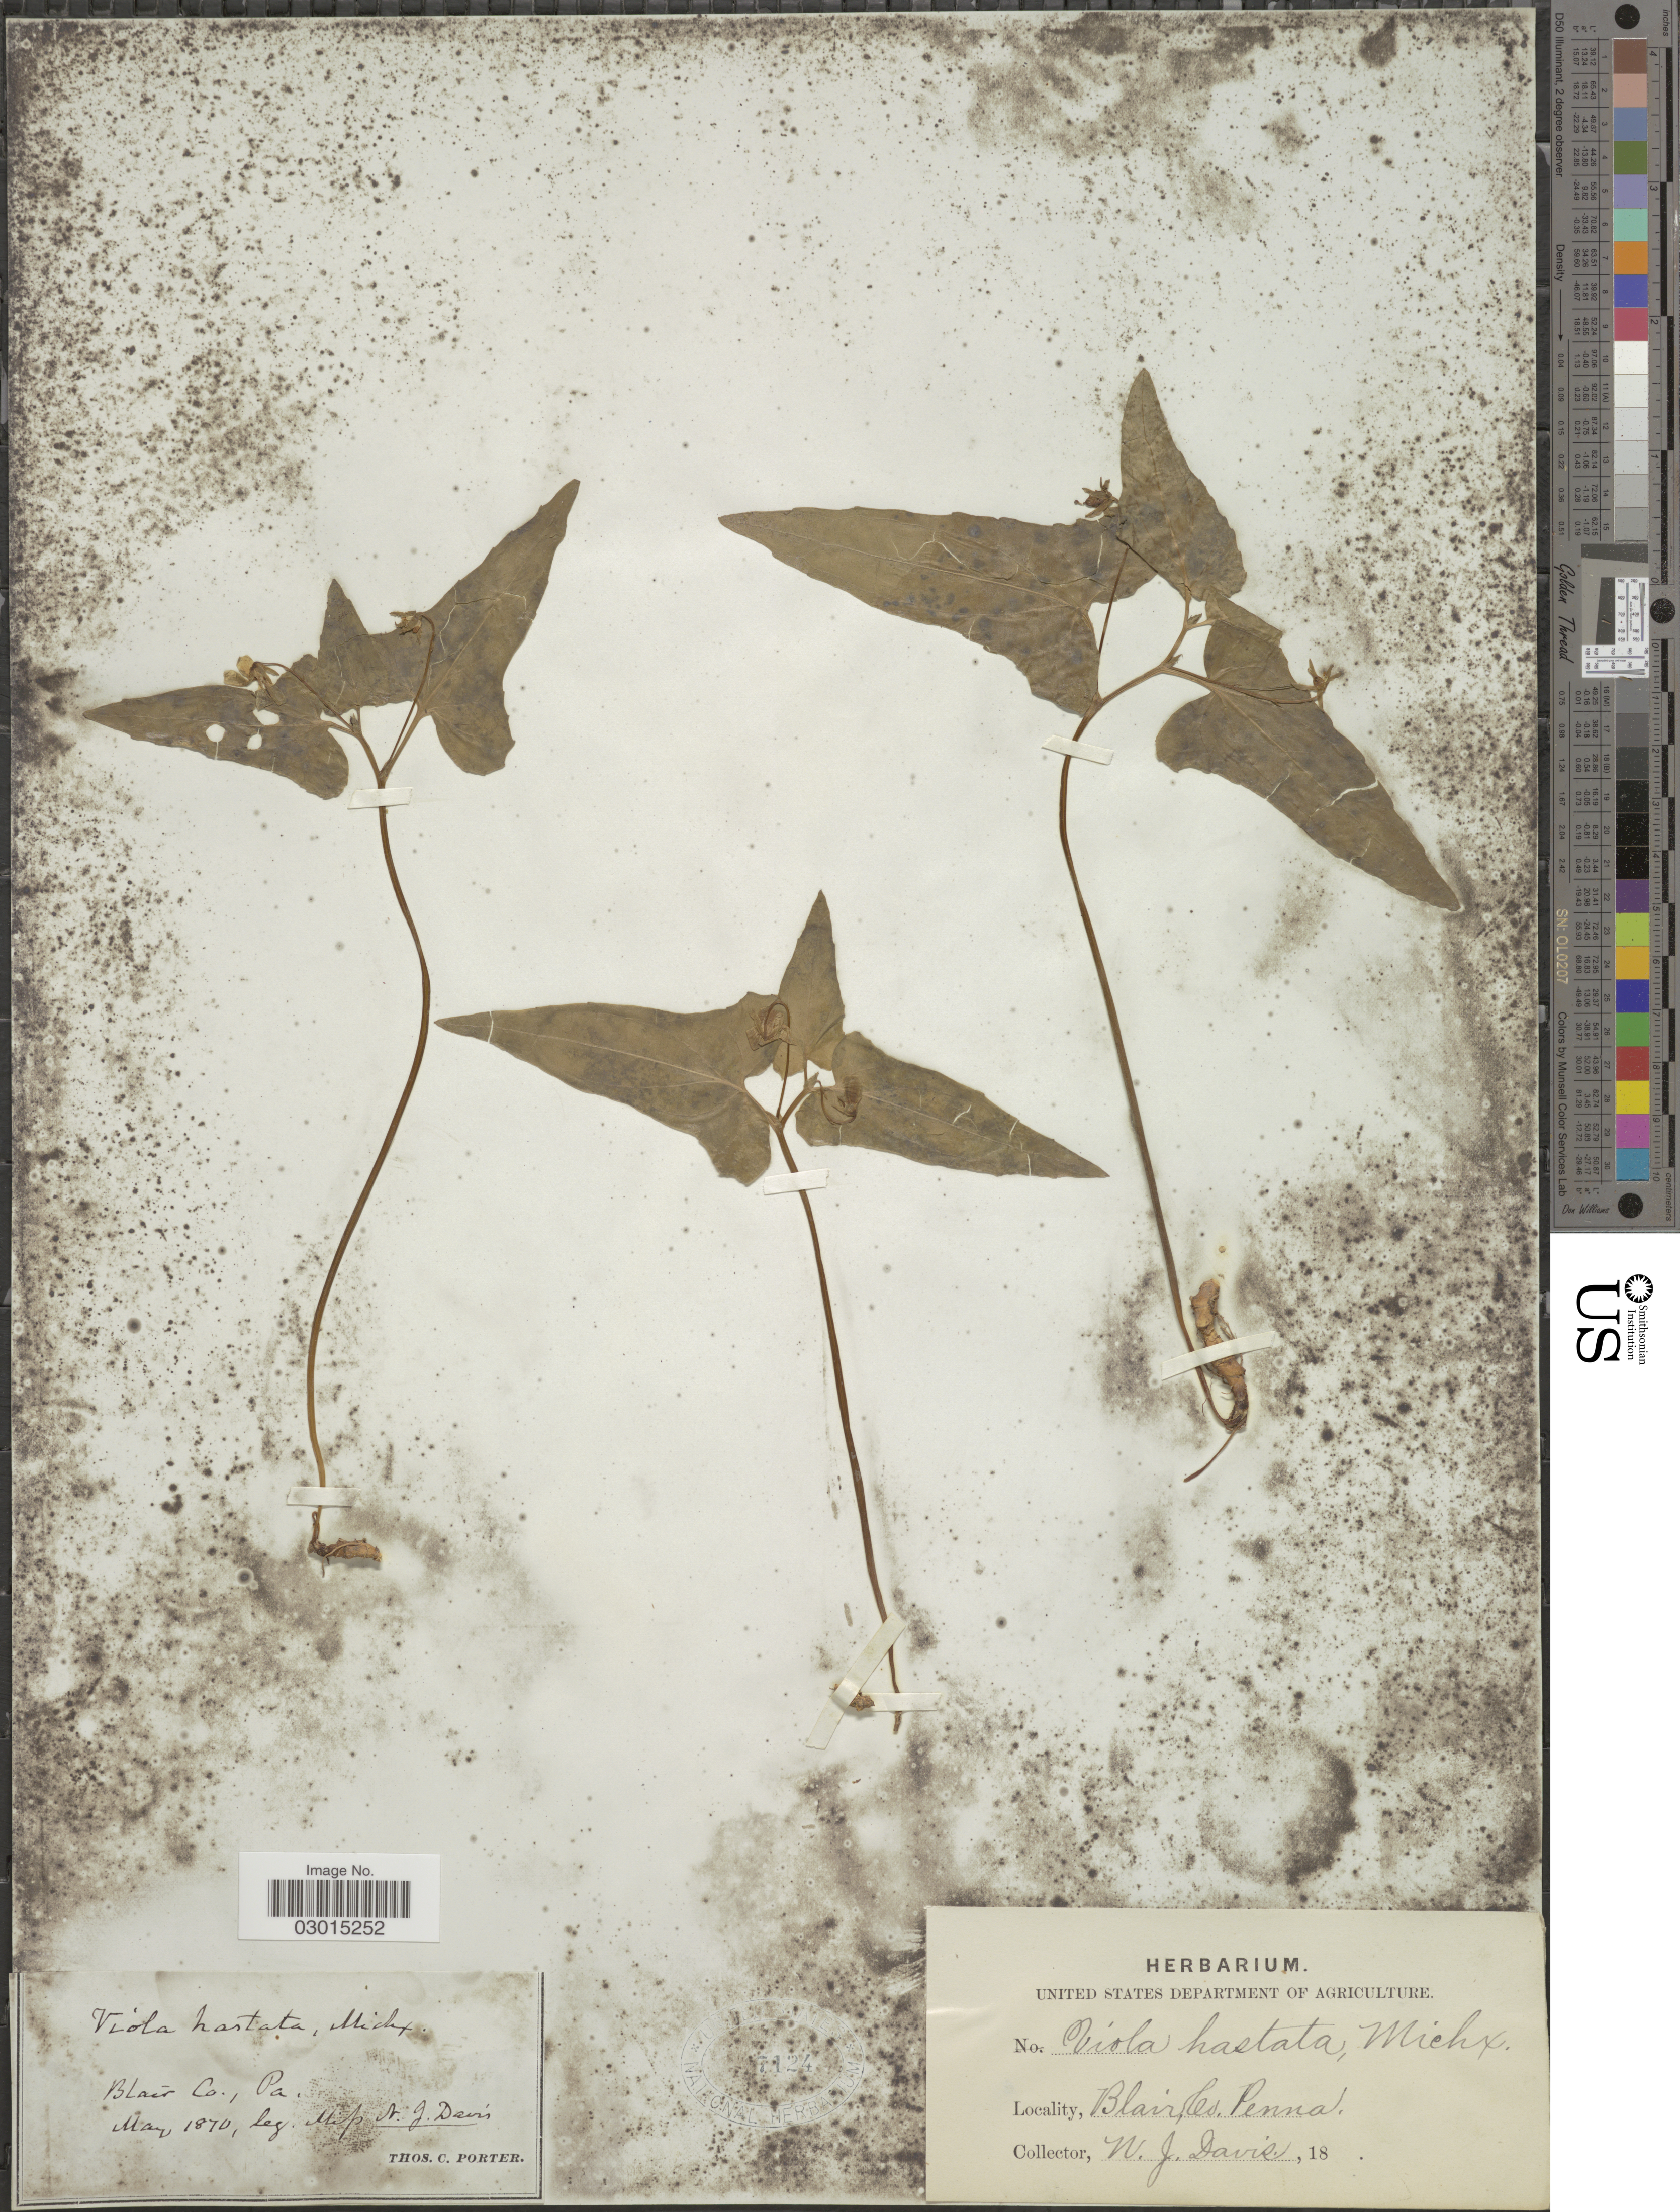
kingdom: Plantae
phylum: Tracheophyta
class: Magnoliopsida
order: Malpighiales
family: Violaceae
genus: Viola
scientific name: Viola hastata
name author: Michx.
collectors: N. Davis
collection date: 1870-05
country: United States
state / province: Pennsylvania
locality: Blair Co., Pa.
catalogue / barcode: US 7124